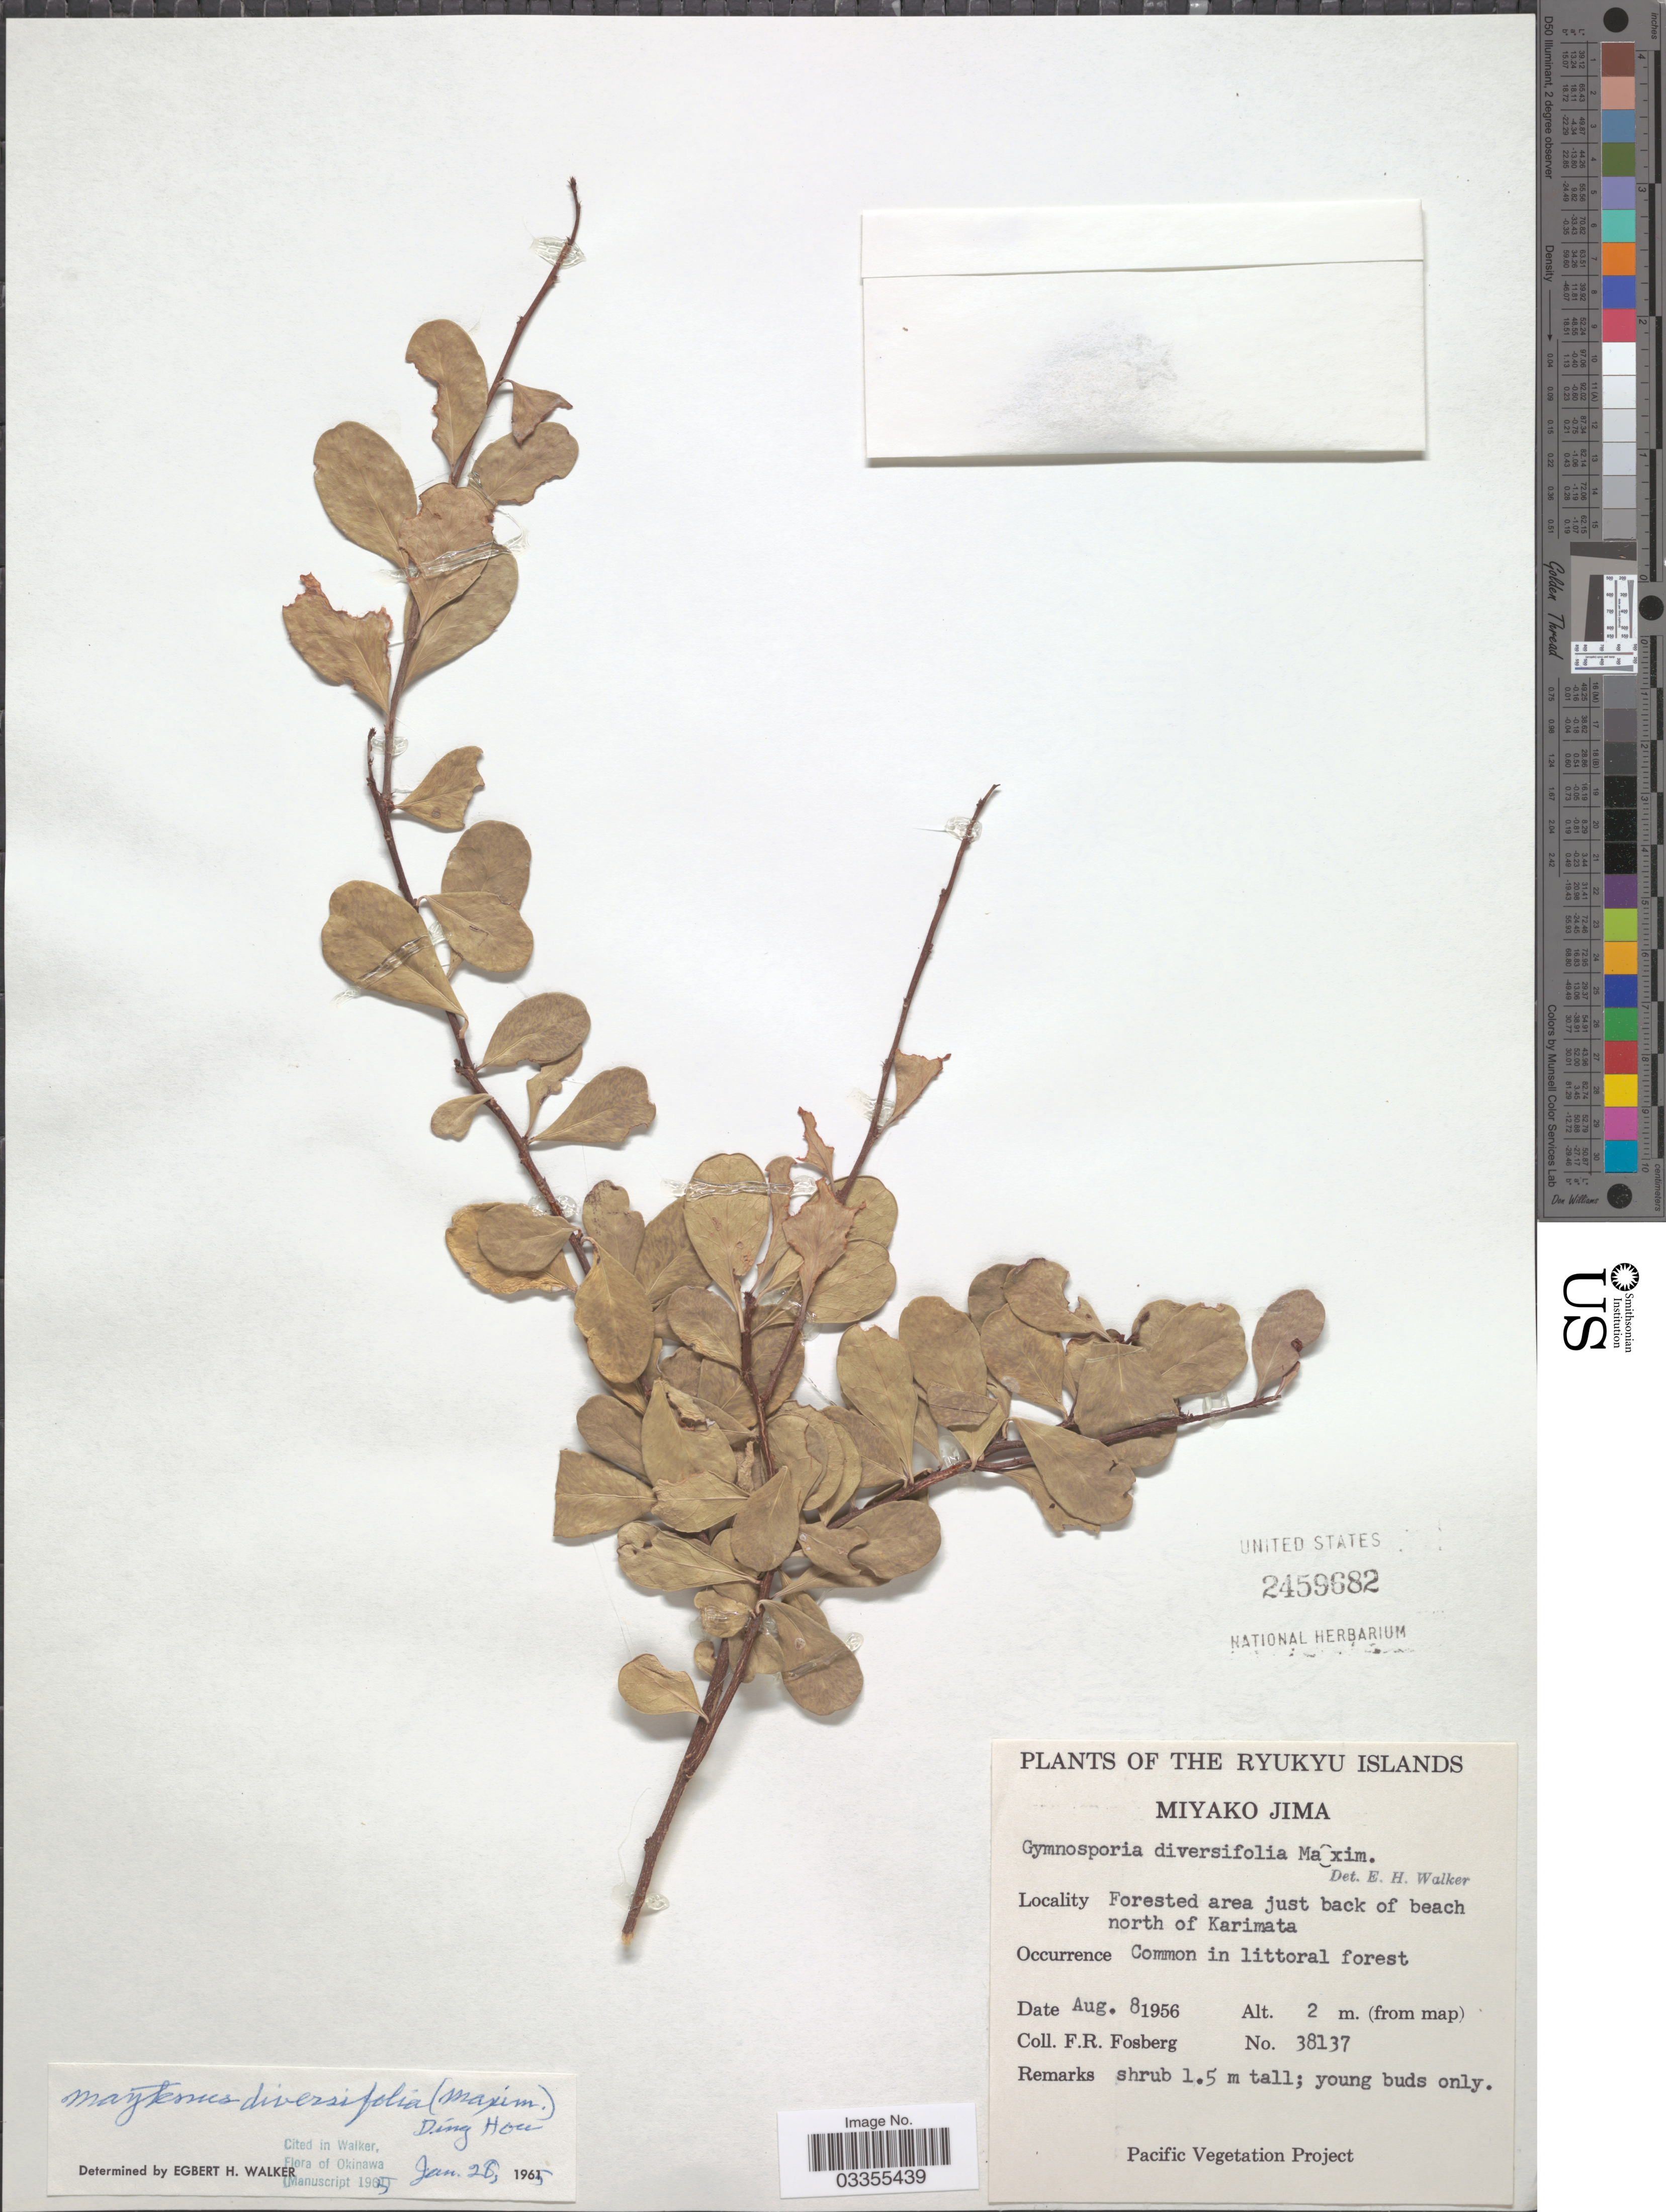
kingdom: Plantae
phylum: Tracheophyta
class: Magnoliopsida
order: Celastrales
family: Celastraceae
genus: Gymnosporia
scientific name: Gymnosporia diversifolia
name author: Maxim.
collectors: F. R. Fosberg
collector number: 38137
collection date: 1956-08-08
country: Japan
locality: The Ryukyu Islands. Miyako Jima. Forested area just back of beach north of Karimata.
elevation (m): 2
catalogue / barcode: US 2459682